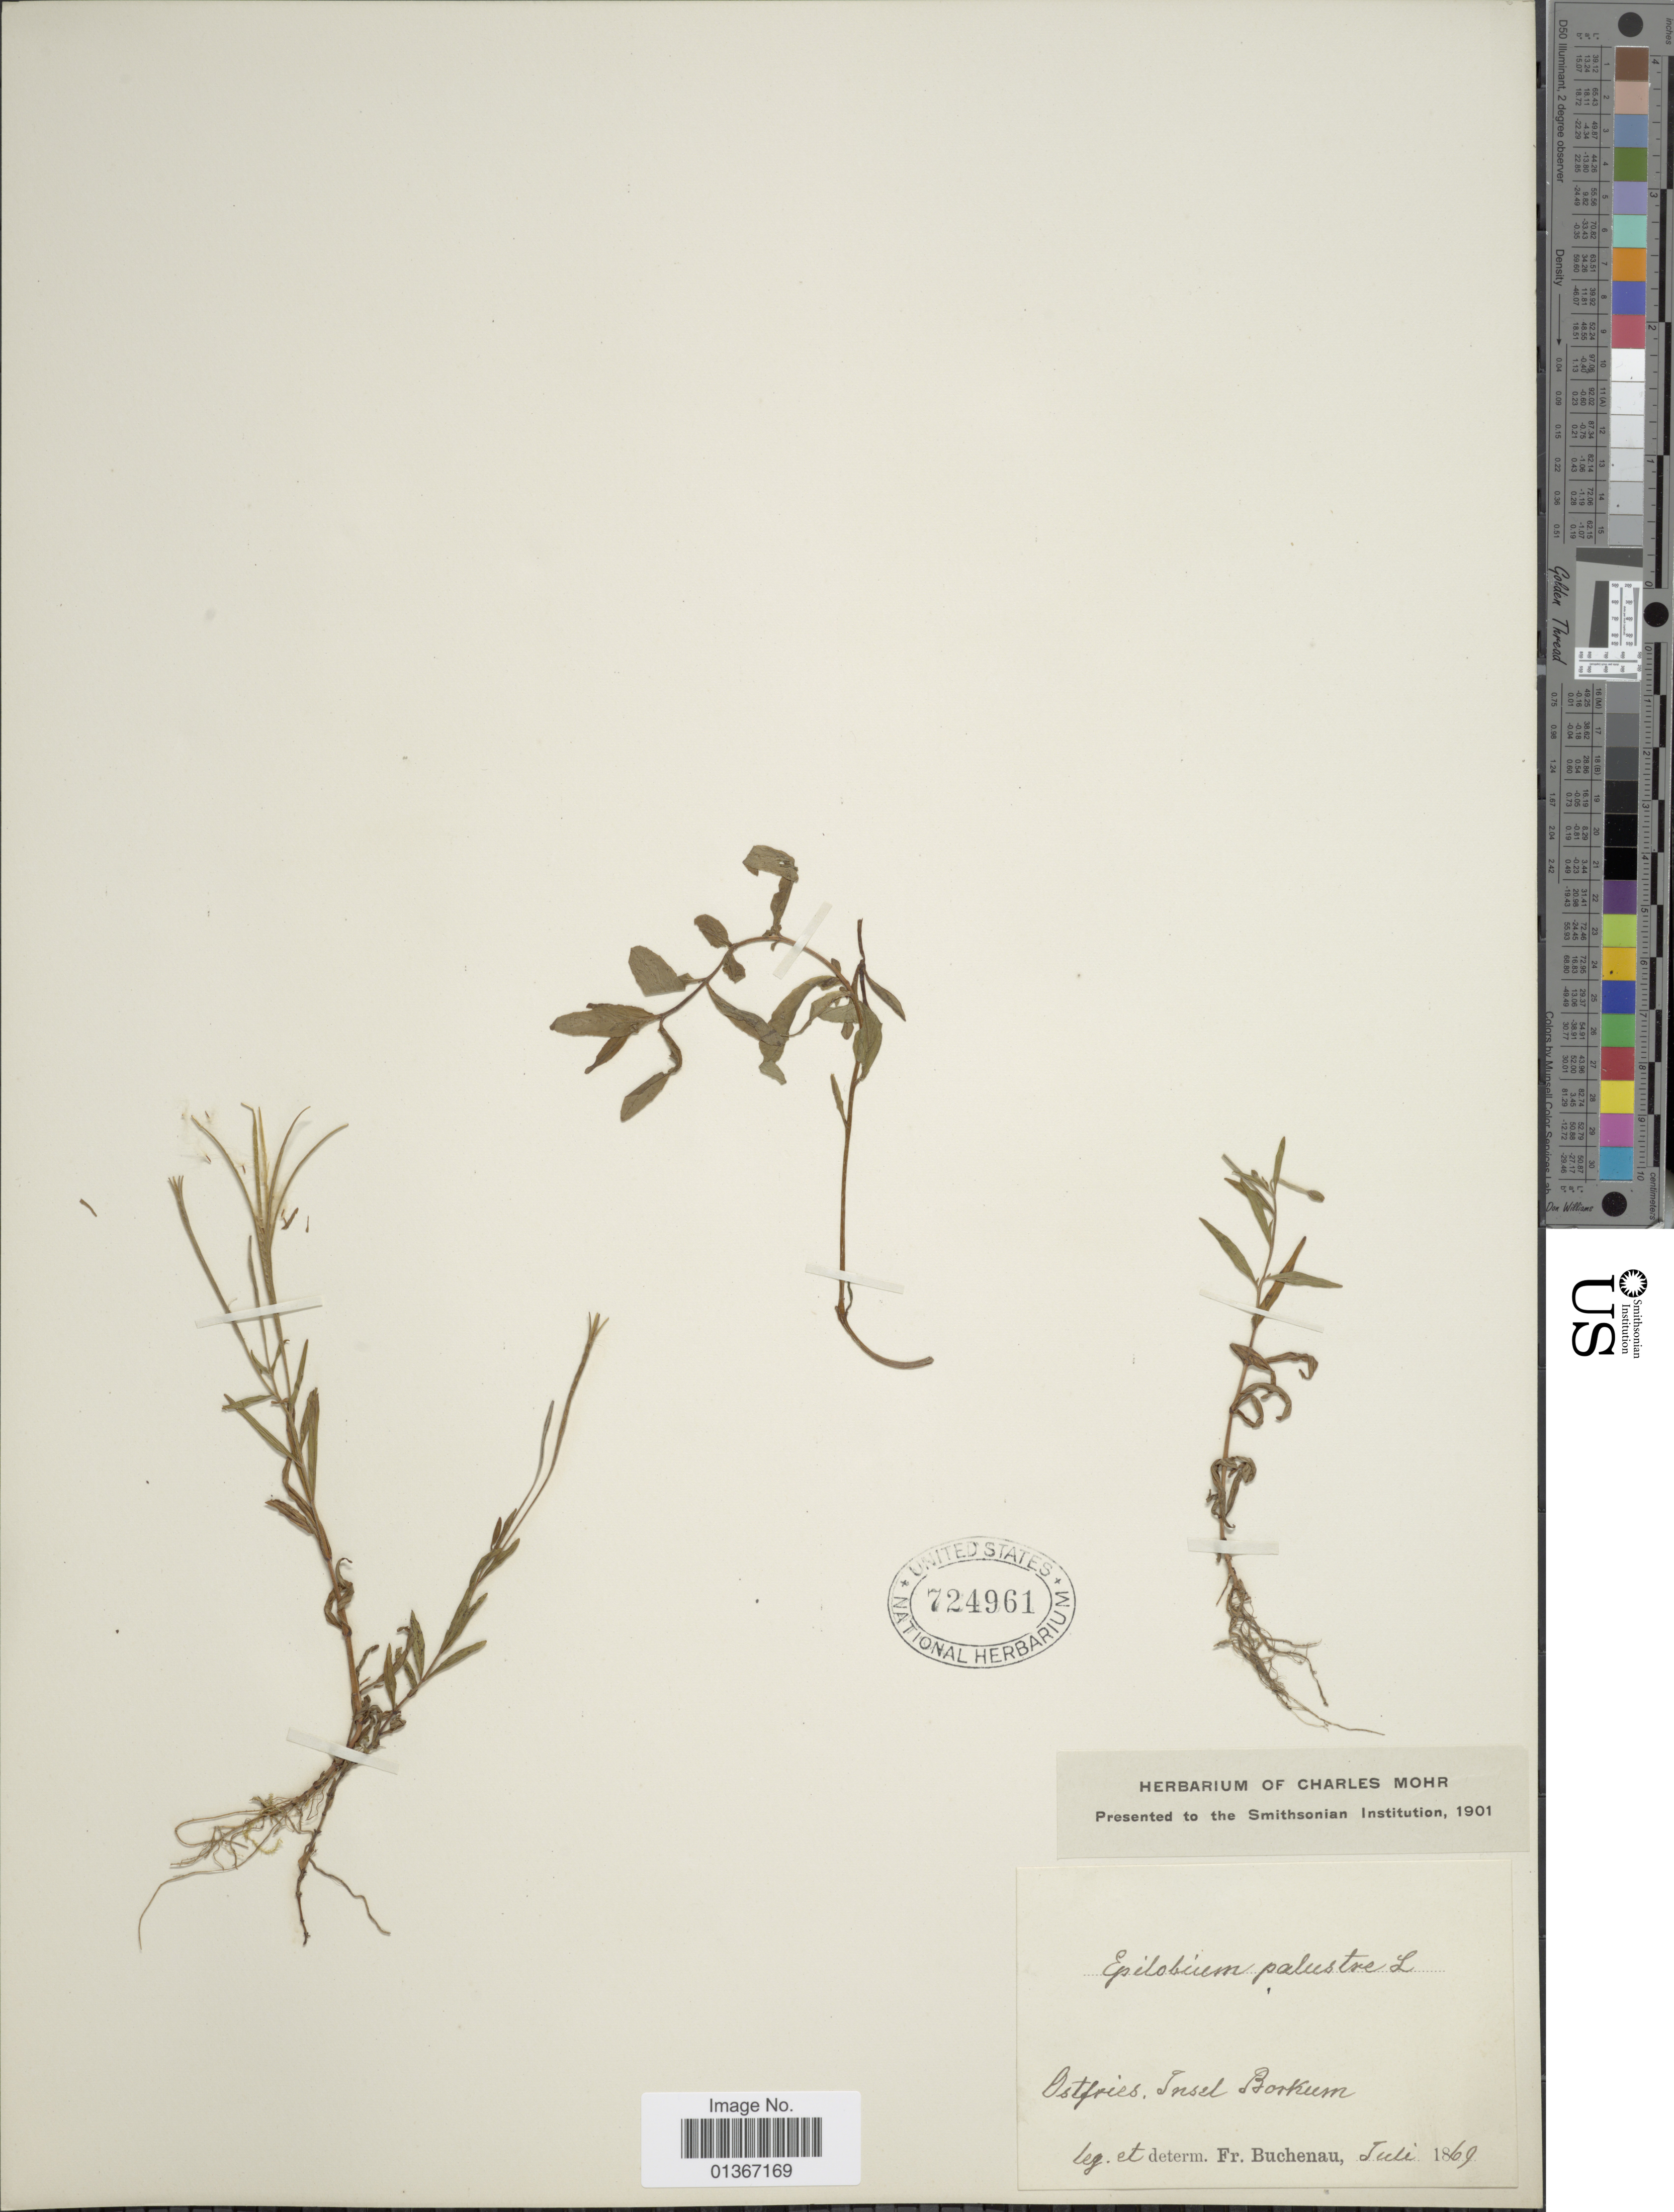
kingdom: Plantae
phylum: Tracheophyta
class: Magnoliopsida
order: Myrtales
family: Onagraceae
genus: Epilobium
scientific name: Epilobium palustre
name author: L.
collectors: F. Buchenau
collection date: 1869-07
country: Germany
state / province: Niedersachsen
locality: Ostfries, Insel Borkum.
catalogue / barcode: US 724961